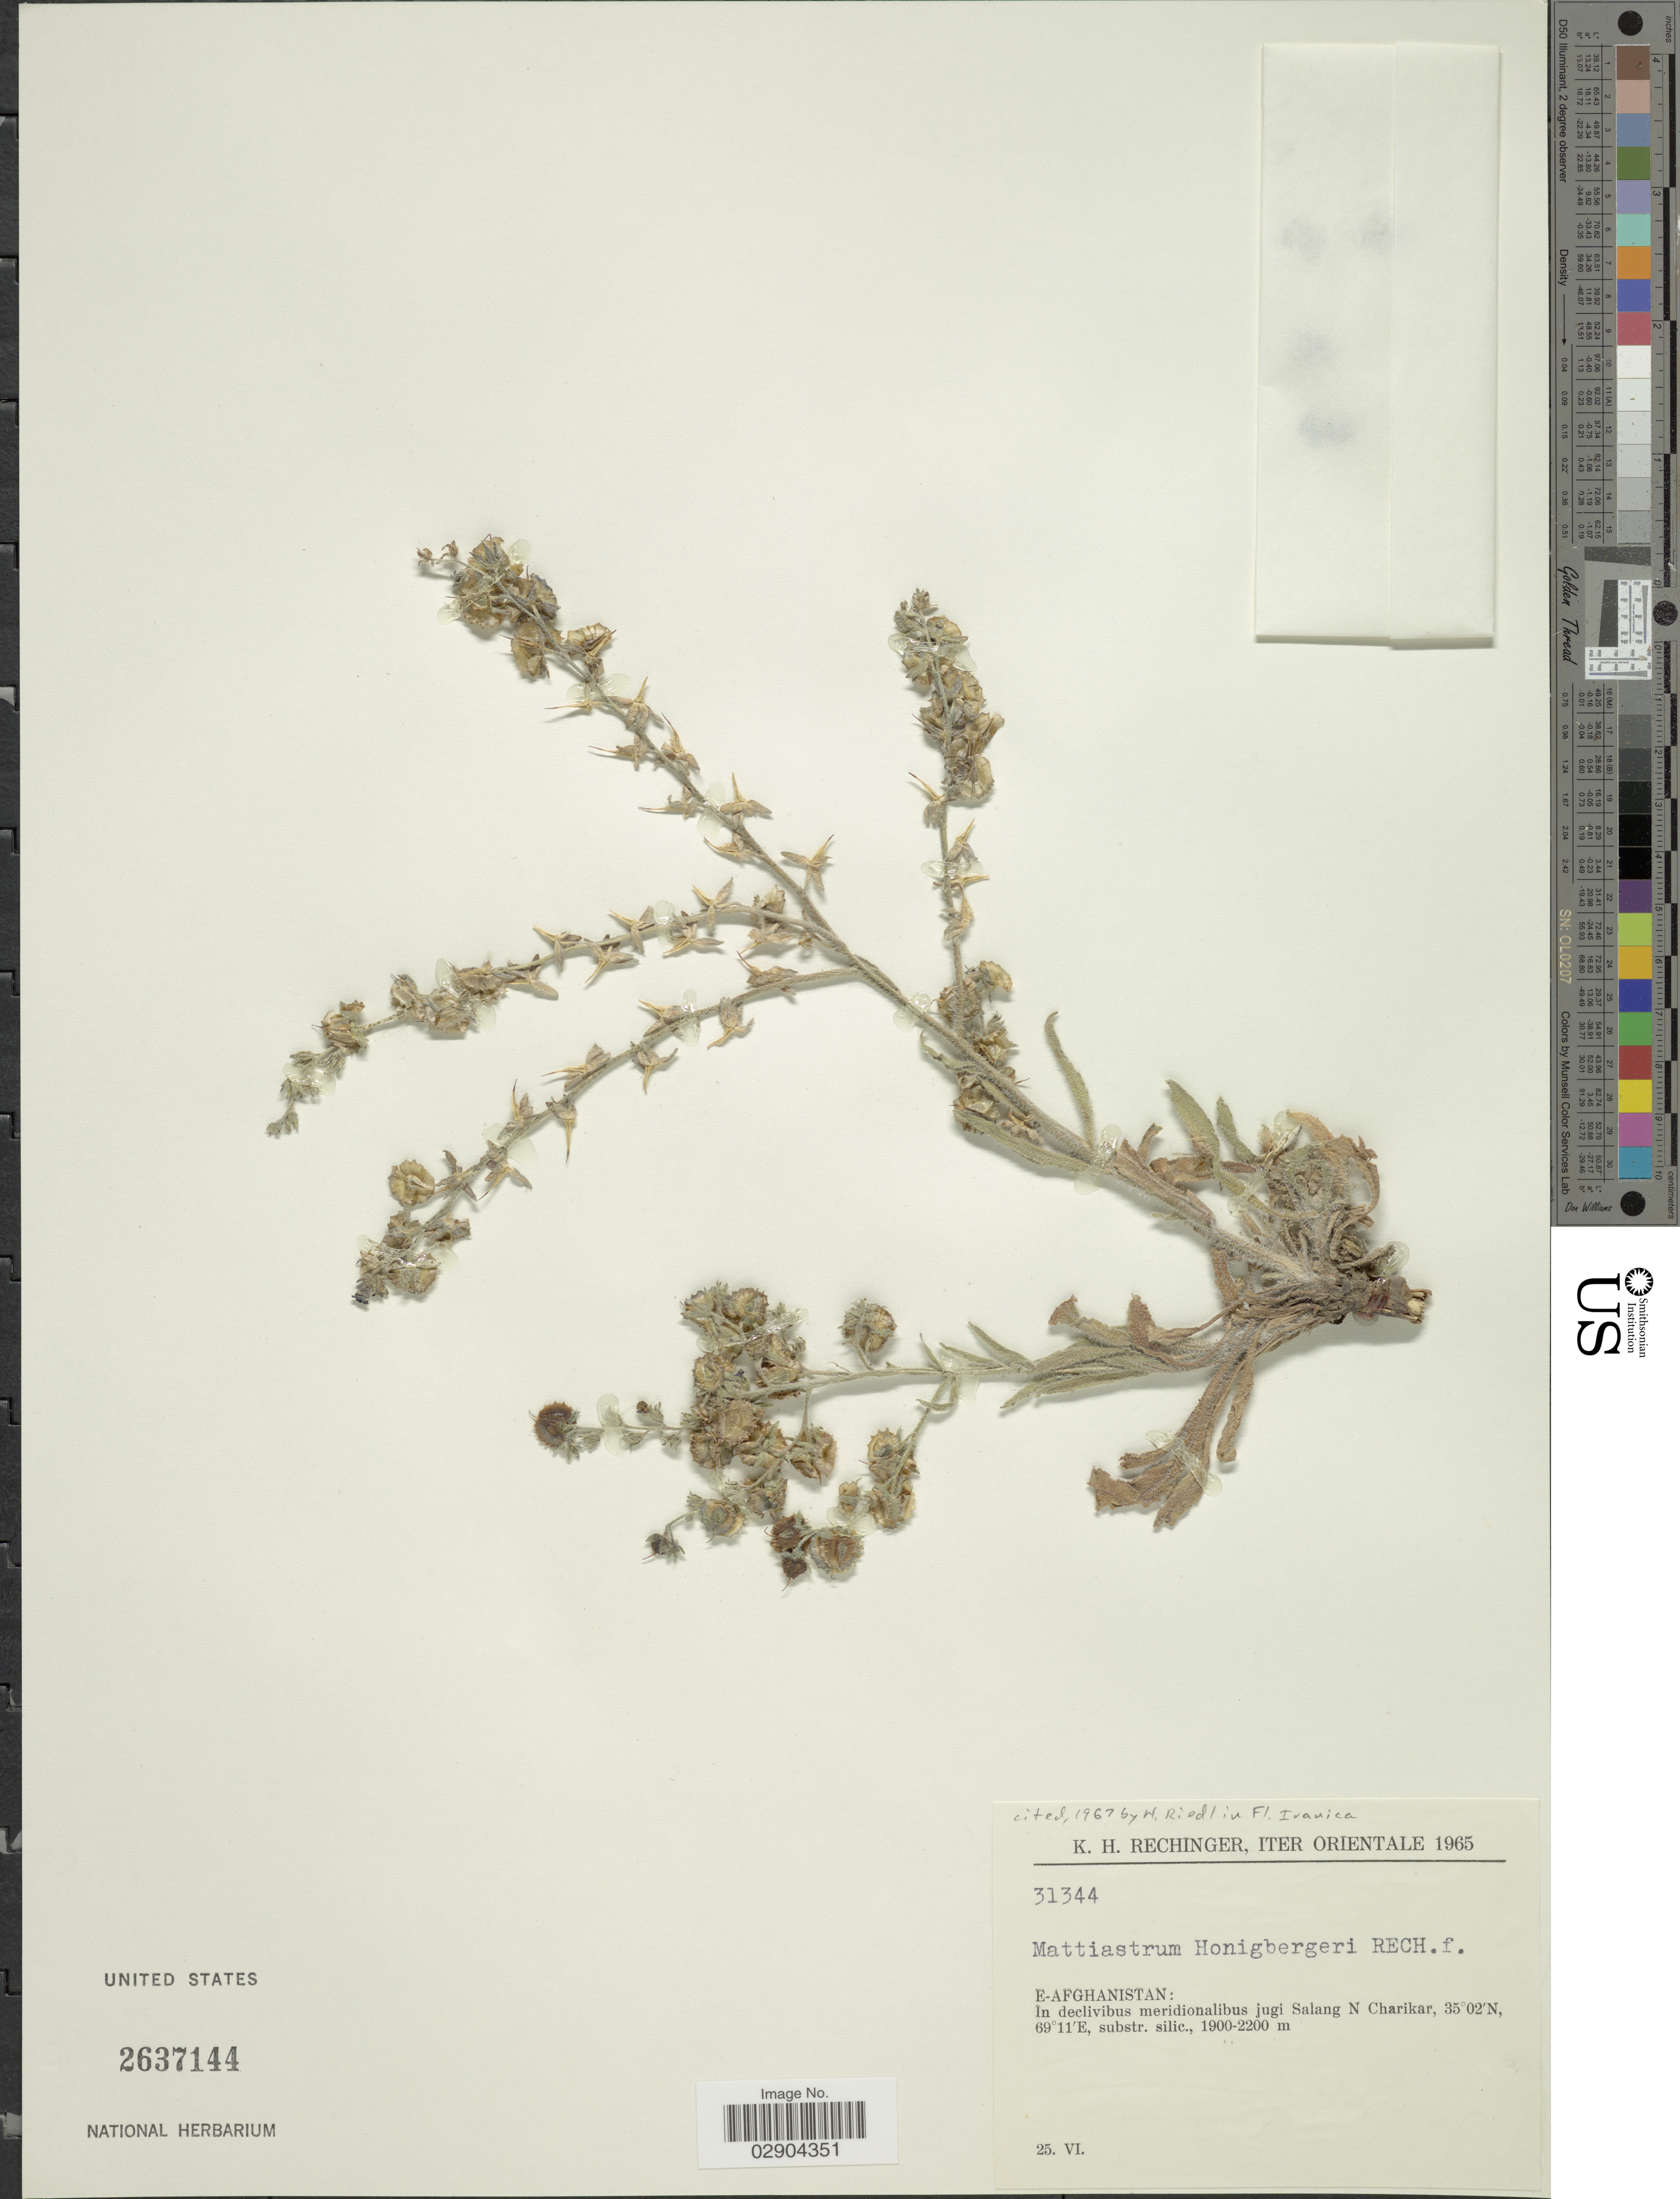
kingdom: Plantae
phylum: Tracheophyta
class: Magnoliopsida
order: Boraginales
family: Boraginaceae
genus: Mattiastrum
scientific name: Mattiastrum asperum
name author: (Stocks) Brand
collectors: K. H. Rechinger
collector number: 31344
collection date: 1965-06-25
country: Afghanistan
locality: E-Afghanistan: In declivibus meridionalibus jugi Salang N Charikar.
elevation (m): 1900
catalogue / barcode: US 2637144